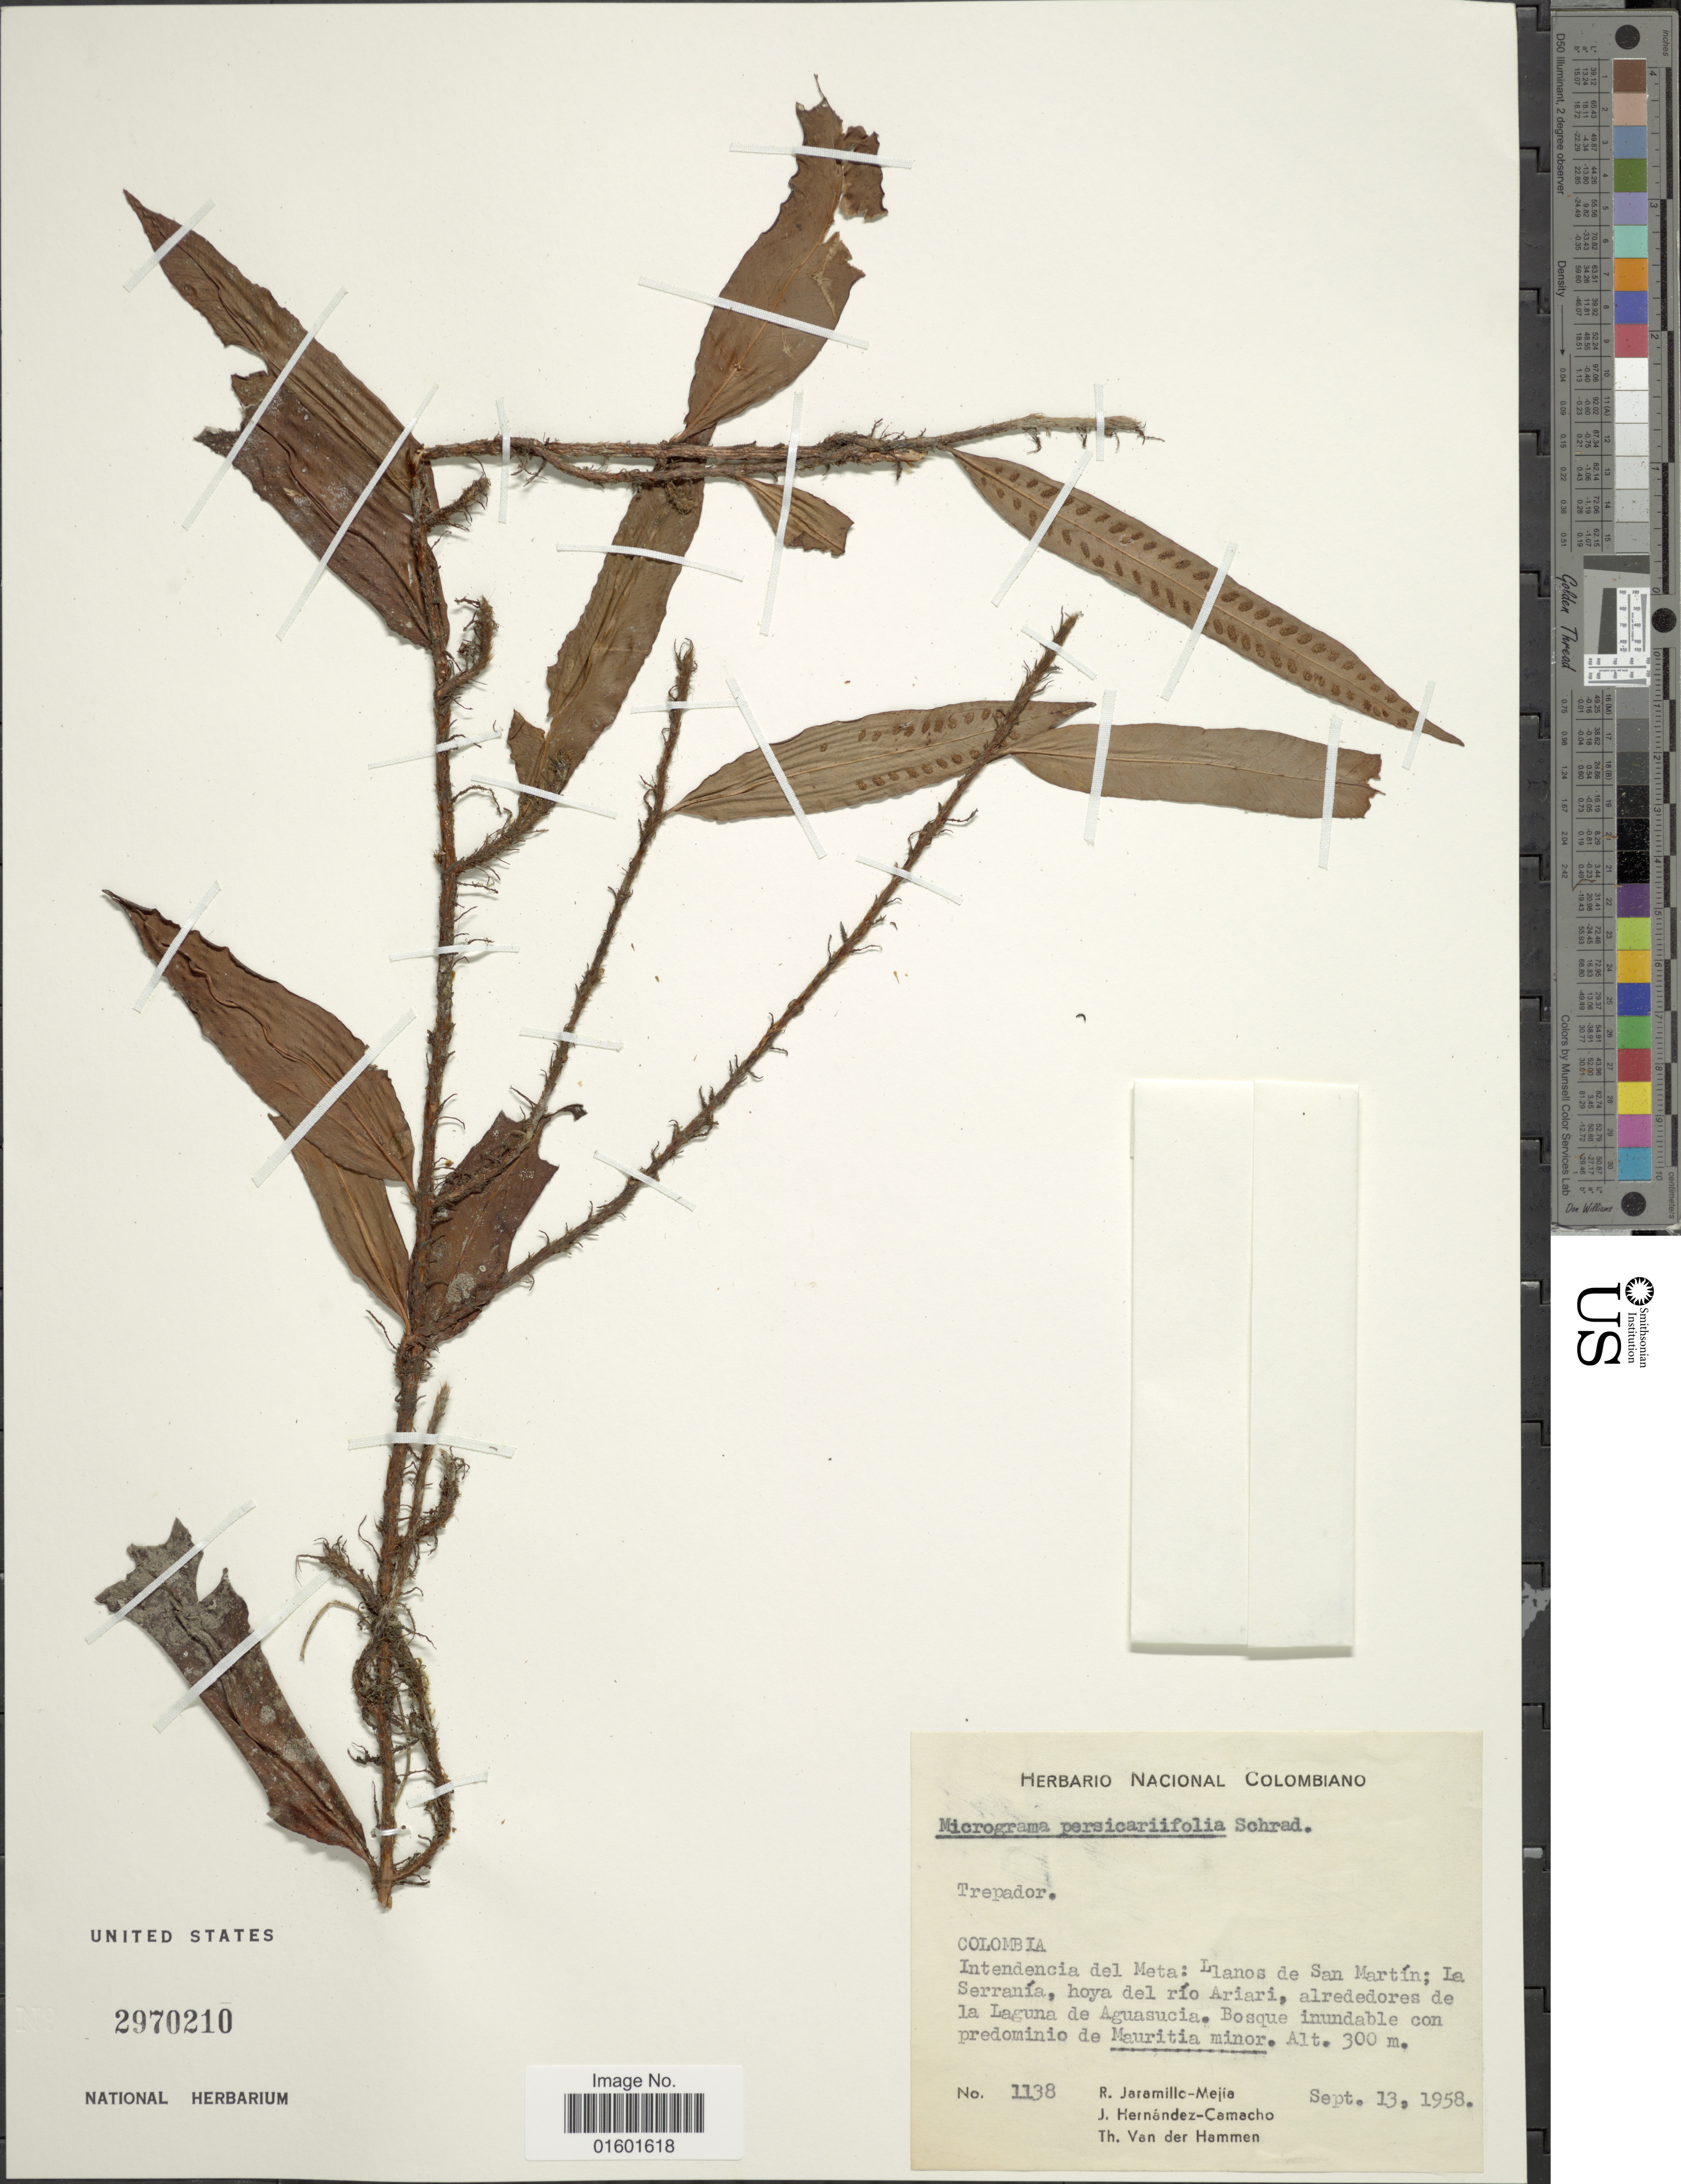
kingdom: Plantae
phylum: Tracheophyta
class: Polypodiopsida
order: Polypodiales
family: Polypodiaceae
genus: Microgramma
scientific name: Microgramma persicariifolia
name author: (Schrad.) C. Presl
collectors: R. Jaramillo M., J. Hernandez Camacho & T. Hammen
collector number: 1138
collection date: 1958-09-13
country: Colombia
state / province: Meta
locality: Llanos de San Martin; La Serrania, hoya del rio Ariari, alrededores de la Laguna de Aguasucia. Bosque inudable con predominio de Mauritia minor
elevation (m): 300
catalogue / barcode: US 2970210